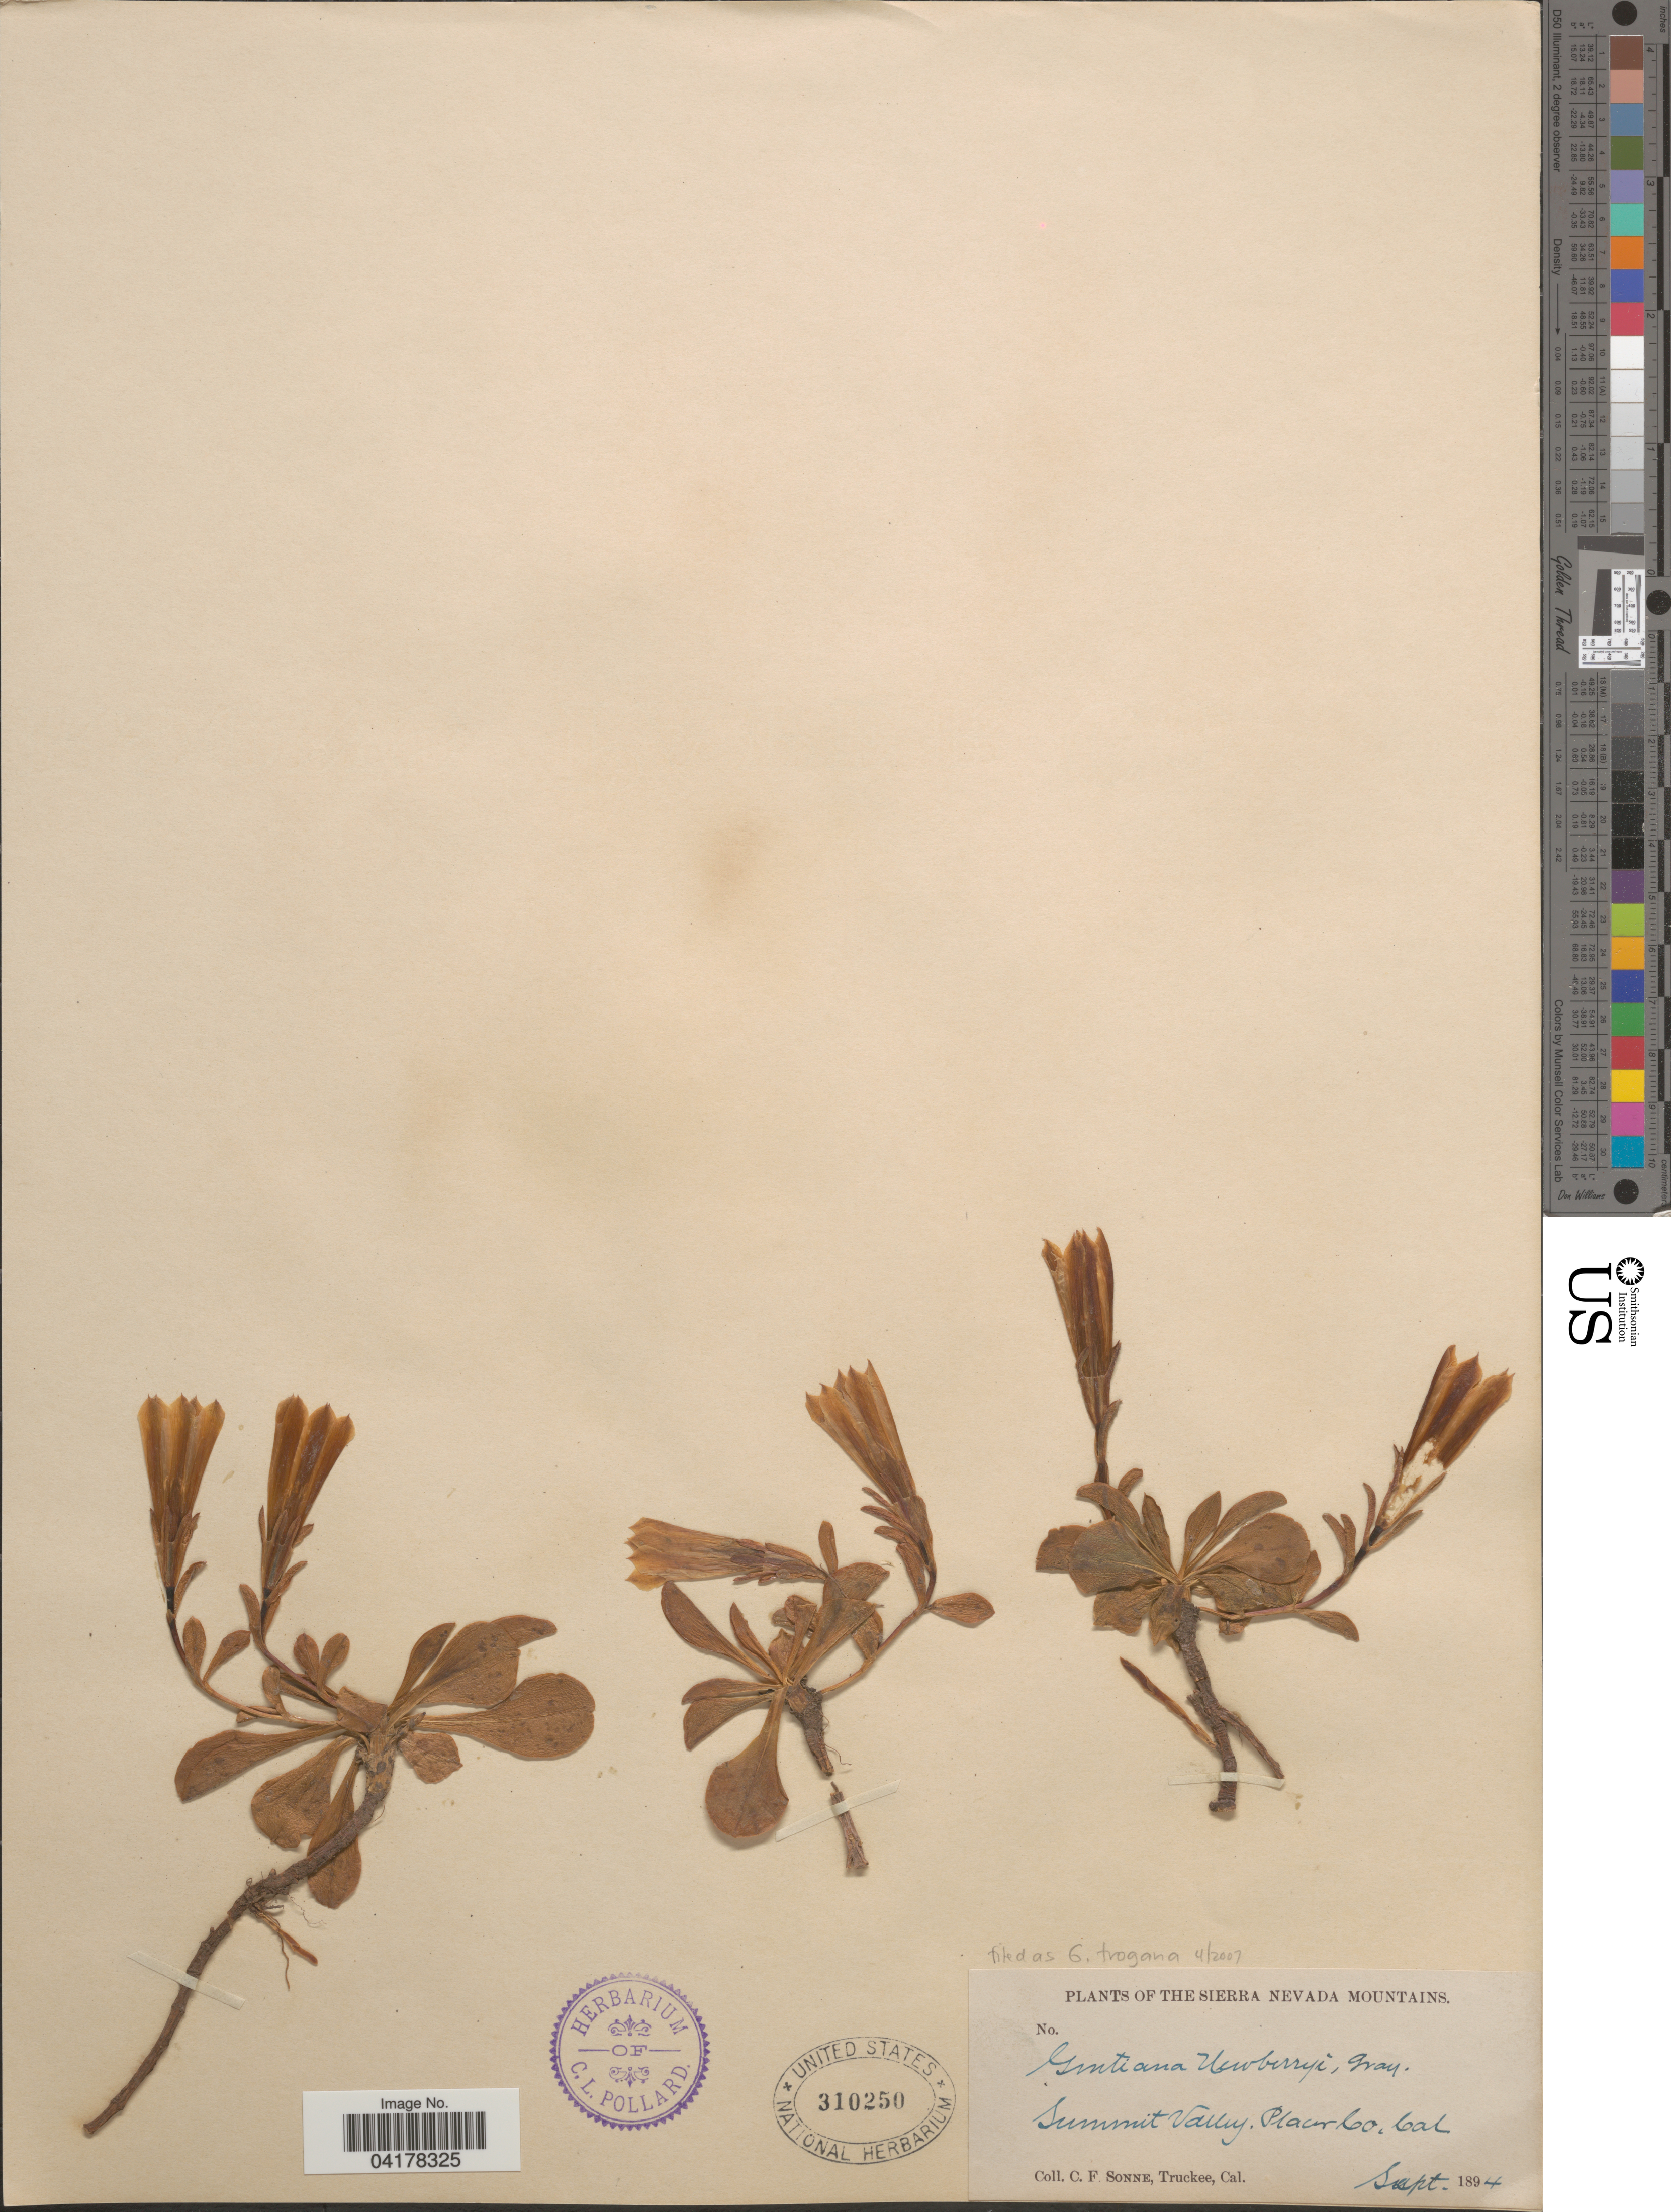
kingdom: Plantae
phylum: Tracheophyta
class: Magnoliopsida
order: Gentianales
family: Gentianaceae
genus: Gentiana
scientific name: Gentiana newberryi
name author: A. Gray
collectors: C. Sonne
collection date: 1894-09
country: United States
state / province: California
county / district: Placer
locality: The Sierra Nevada Mountains. Summit Valley, Placer Co.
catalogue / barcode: US 310250